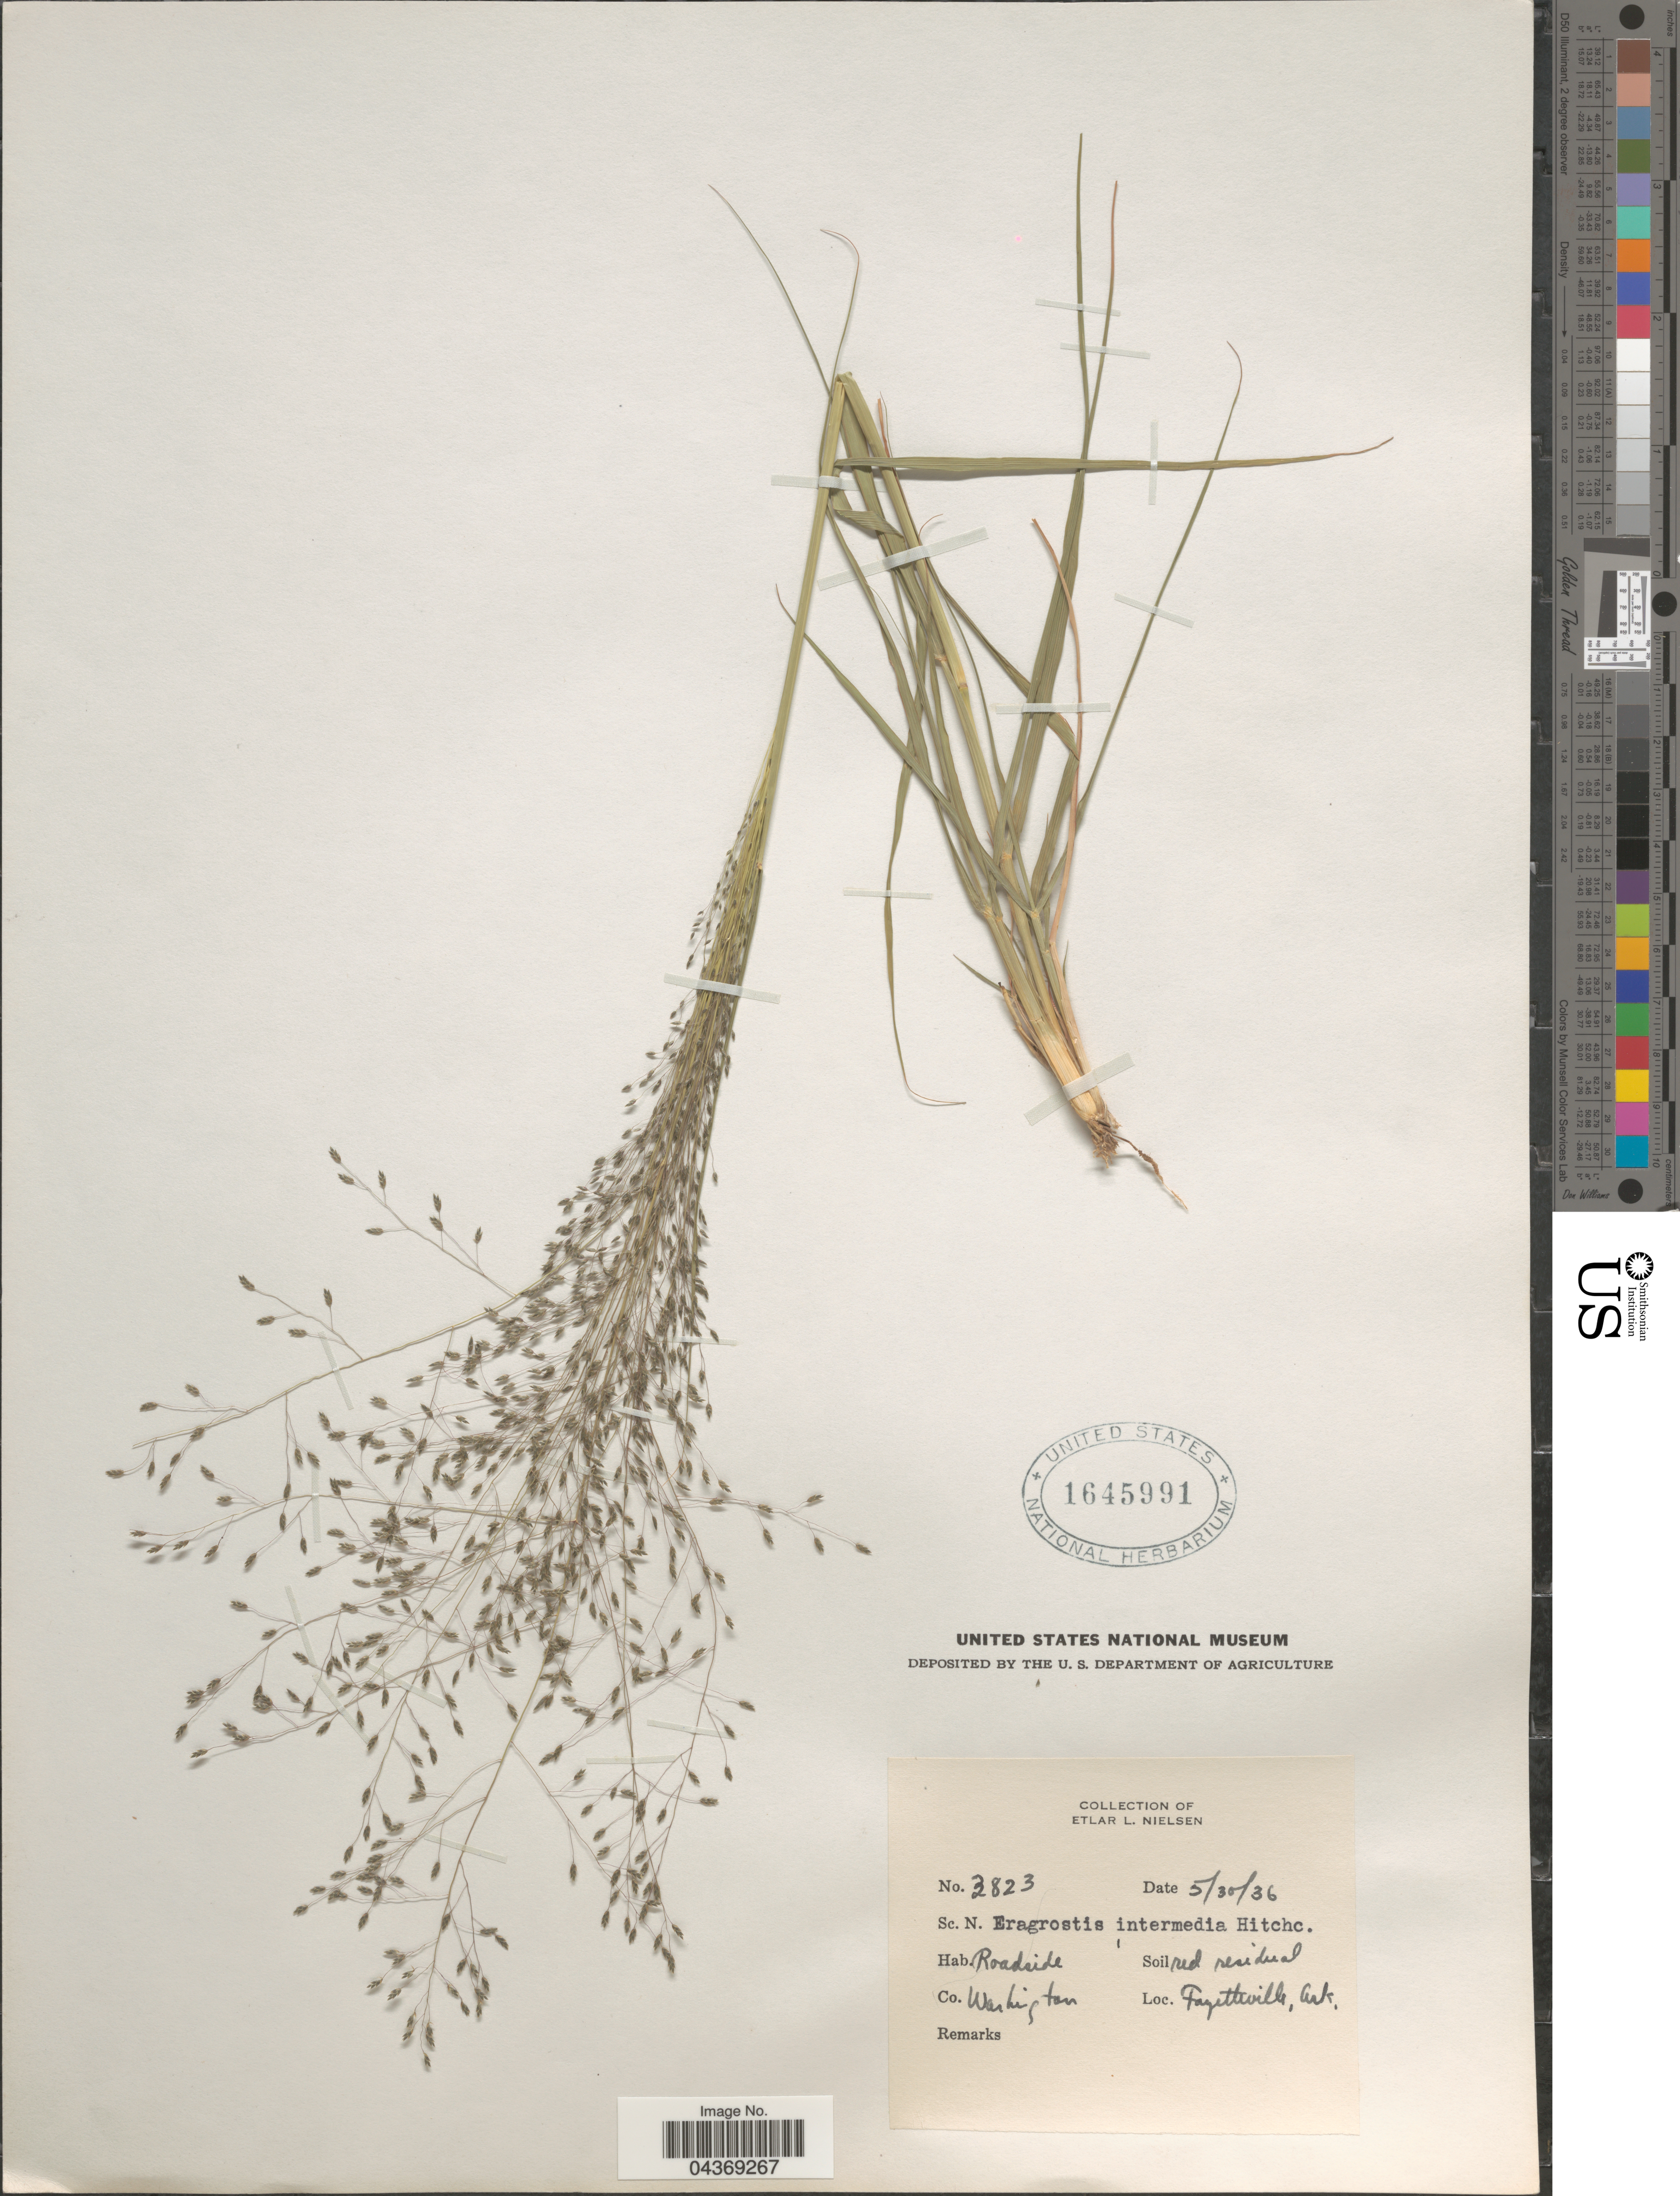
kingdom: Plantae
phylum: Tracheophyta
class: Liliopsida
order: Poales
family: Poaceae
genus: Eragrostis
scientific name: Eragrostis intermedia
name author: Hitchc.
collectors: E. L. Nielsen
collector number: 3823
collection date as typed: Transcribed d/m/y: 30/5/36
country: United States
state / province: Arkansas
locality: Roadside. Co. Washington. Fayetteville.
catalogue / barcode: US 1645991